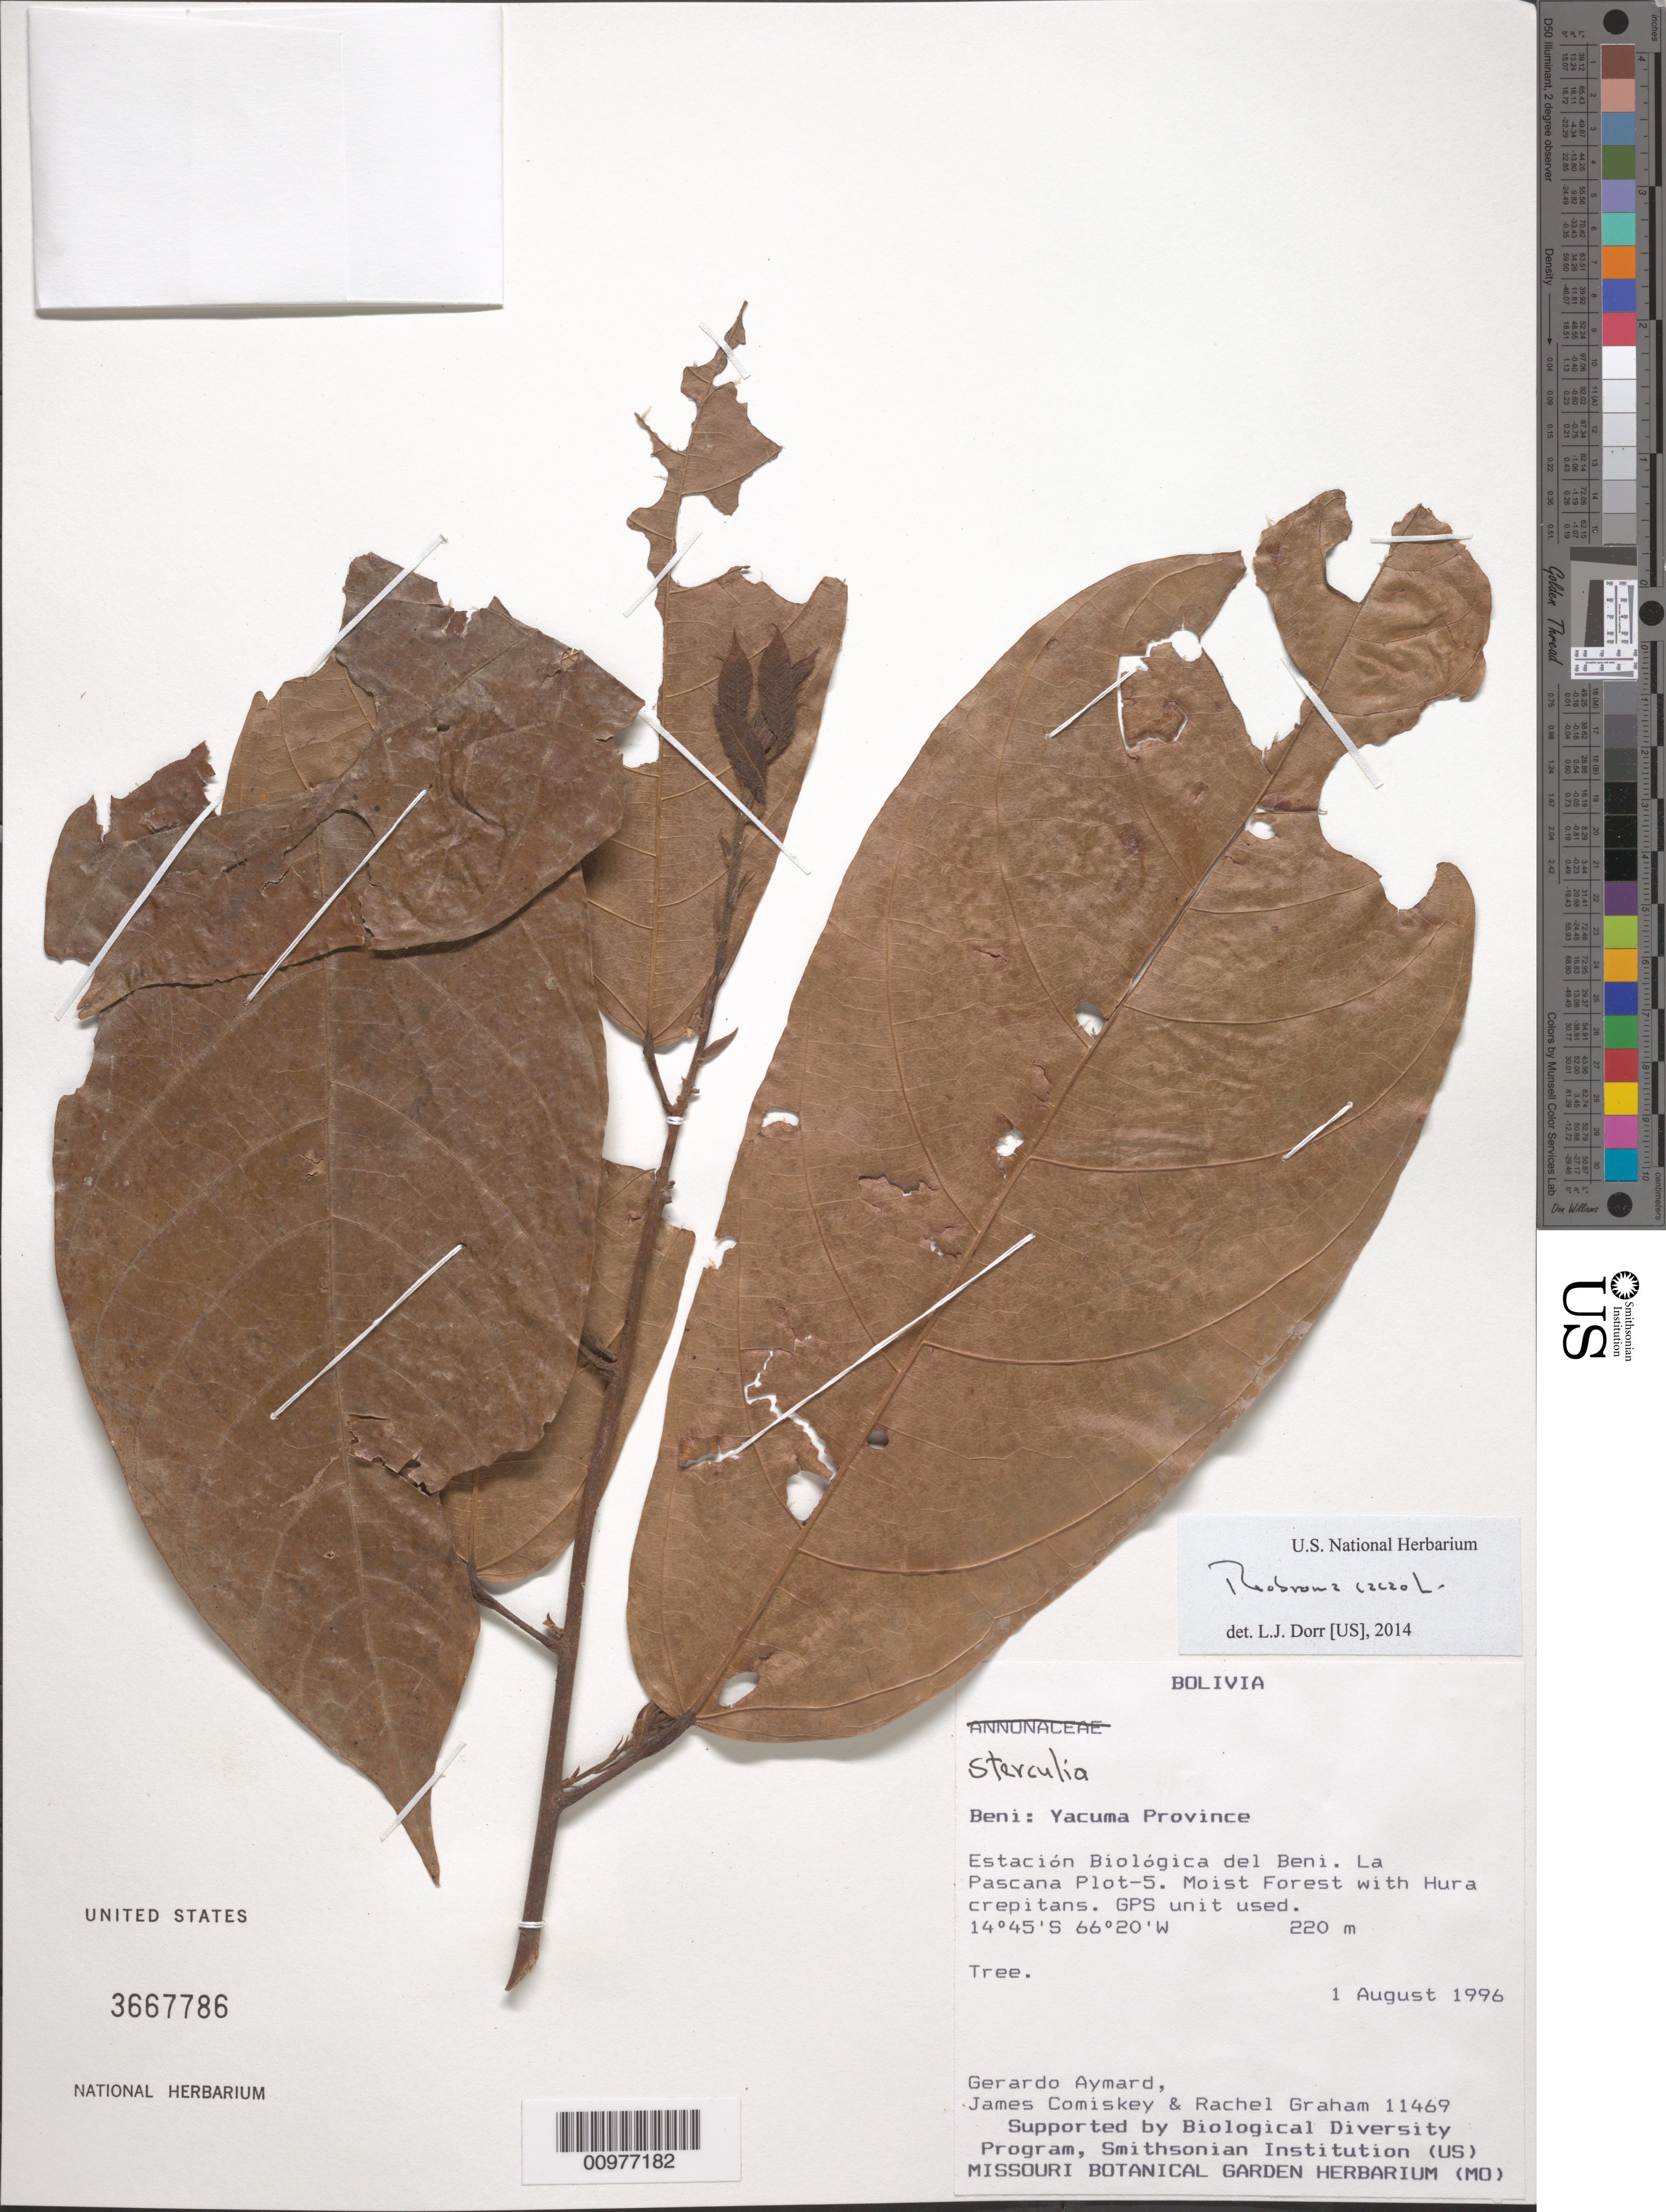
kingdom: Plantae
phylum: Tracheophyta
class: Magnoliopsida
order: Malvales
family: Malvaceae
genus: Theobroma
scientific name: Theobroma cacao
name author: L.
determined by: Dorr, L. J., (BOT), Smithsonian Institution - National Museum of Natural History (UNITED STATES)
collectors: G. A. Aymard, J. A. Comiskey & R. Graham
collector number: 11469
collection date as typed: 1 August 1996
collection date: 1996-08-01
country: Bolivia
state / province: Beni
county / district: Ballivián / Yacuma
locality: Estación Biológica del Beni. La Pascana Plot-5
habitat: moist forest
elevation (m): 220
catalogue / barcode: US 3667786